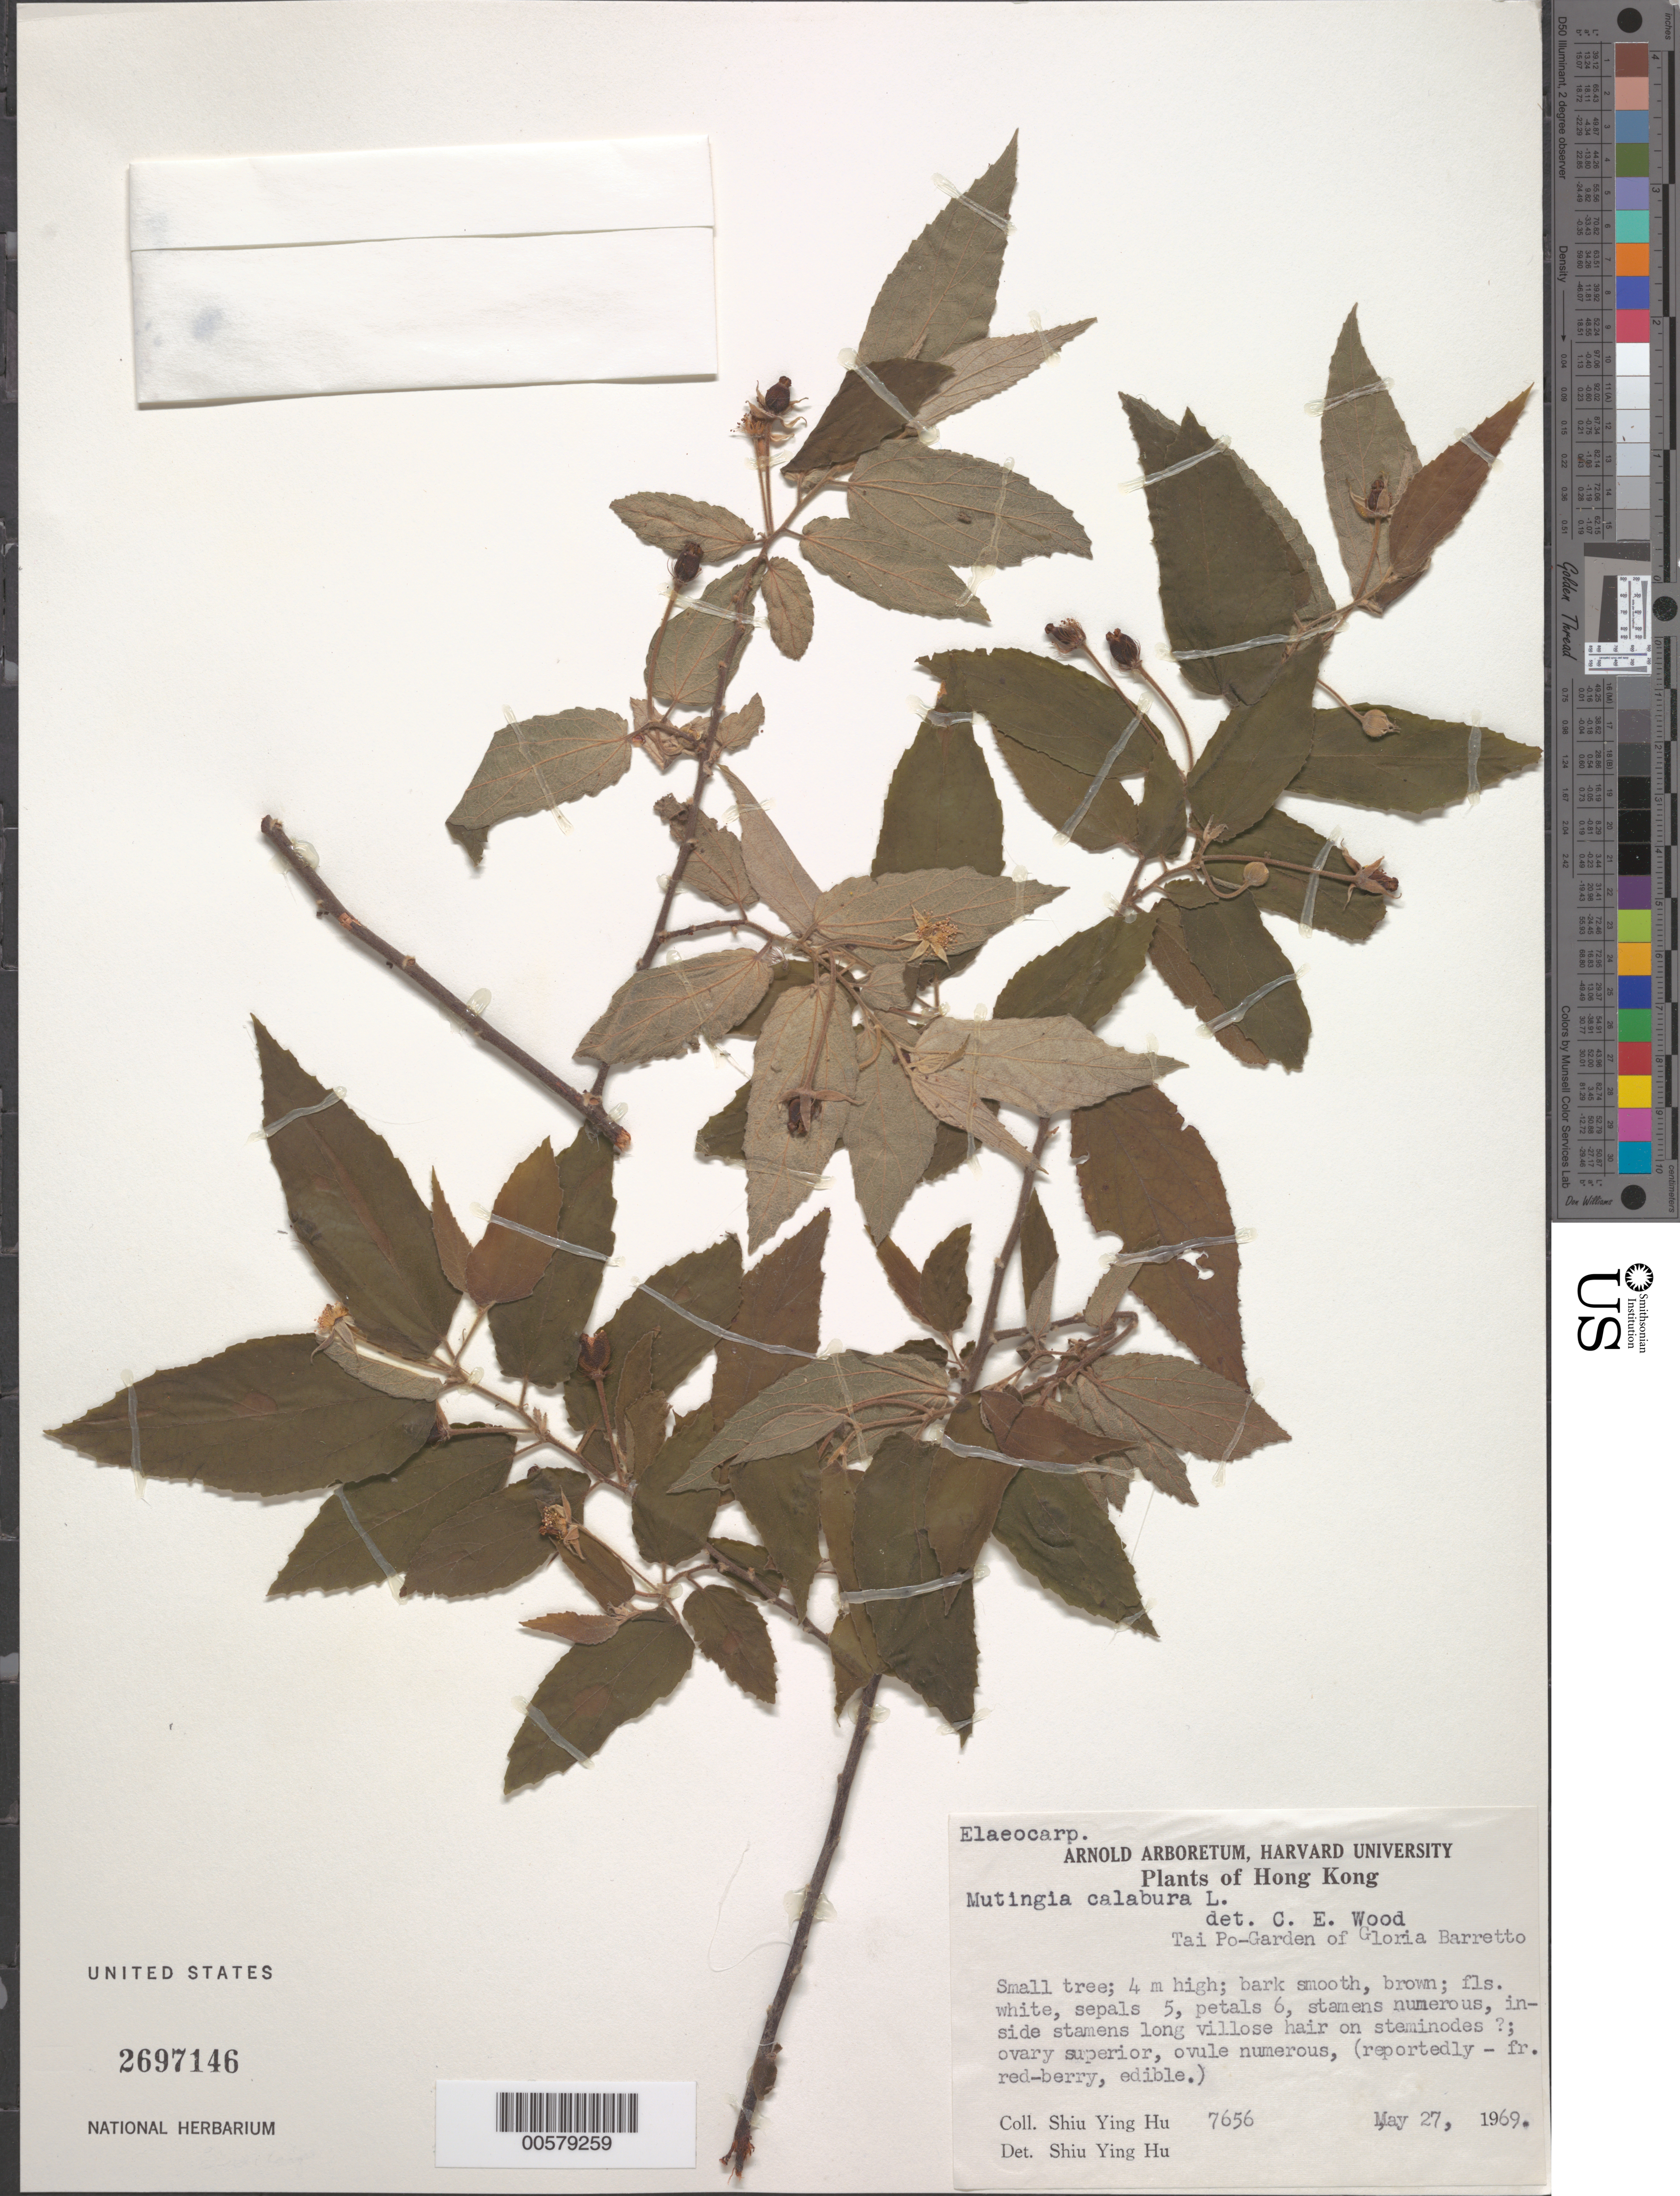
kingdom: Plantae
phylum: Tracheophyta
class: Magnoliopsida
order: Malvales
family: Muntingiaceae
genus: Muntingia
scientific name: Muntingia calabura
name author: L.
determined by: Wood, C. E.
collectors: S. Y. Hu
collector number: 7656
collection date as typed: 27 May 1969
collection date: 1969-05-27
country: China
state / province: Hong Kong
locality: Tai Po-Garden of Gloria Barretto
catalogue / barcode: US 2697146